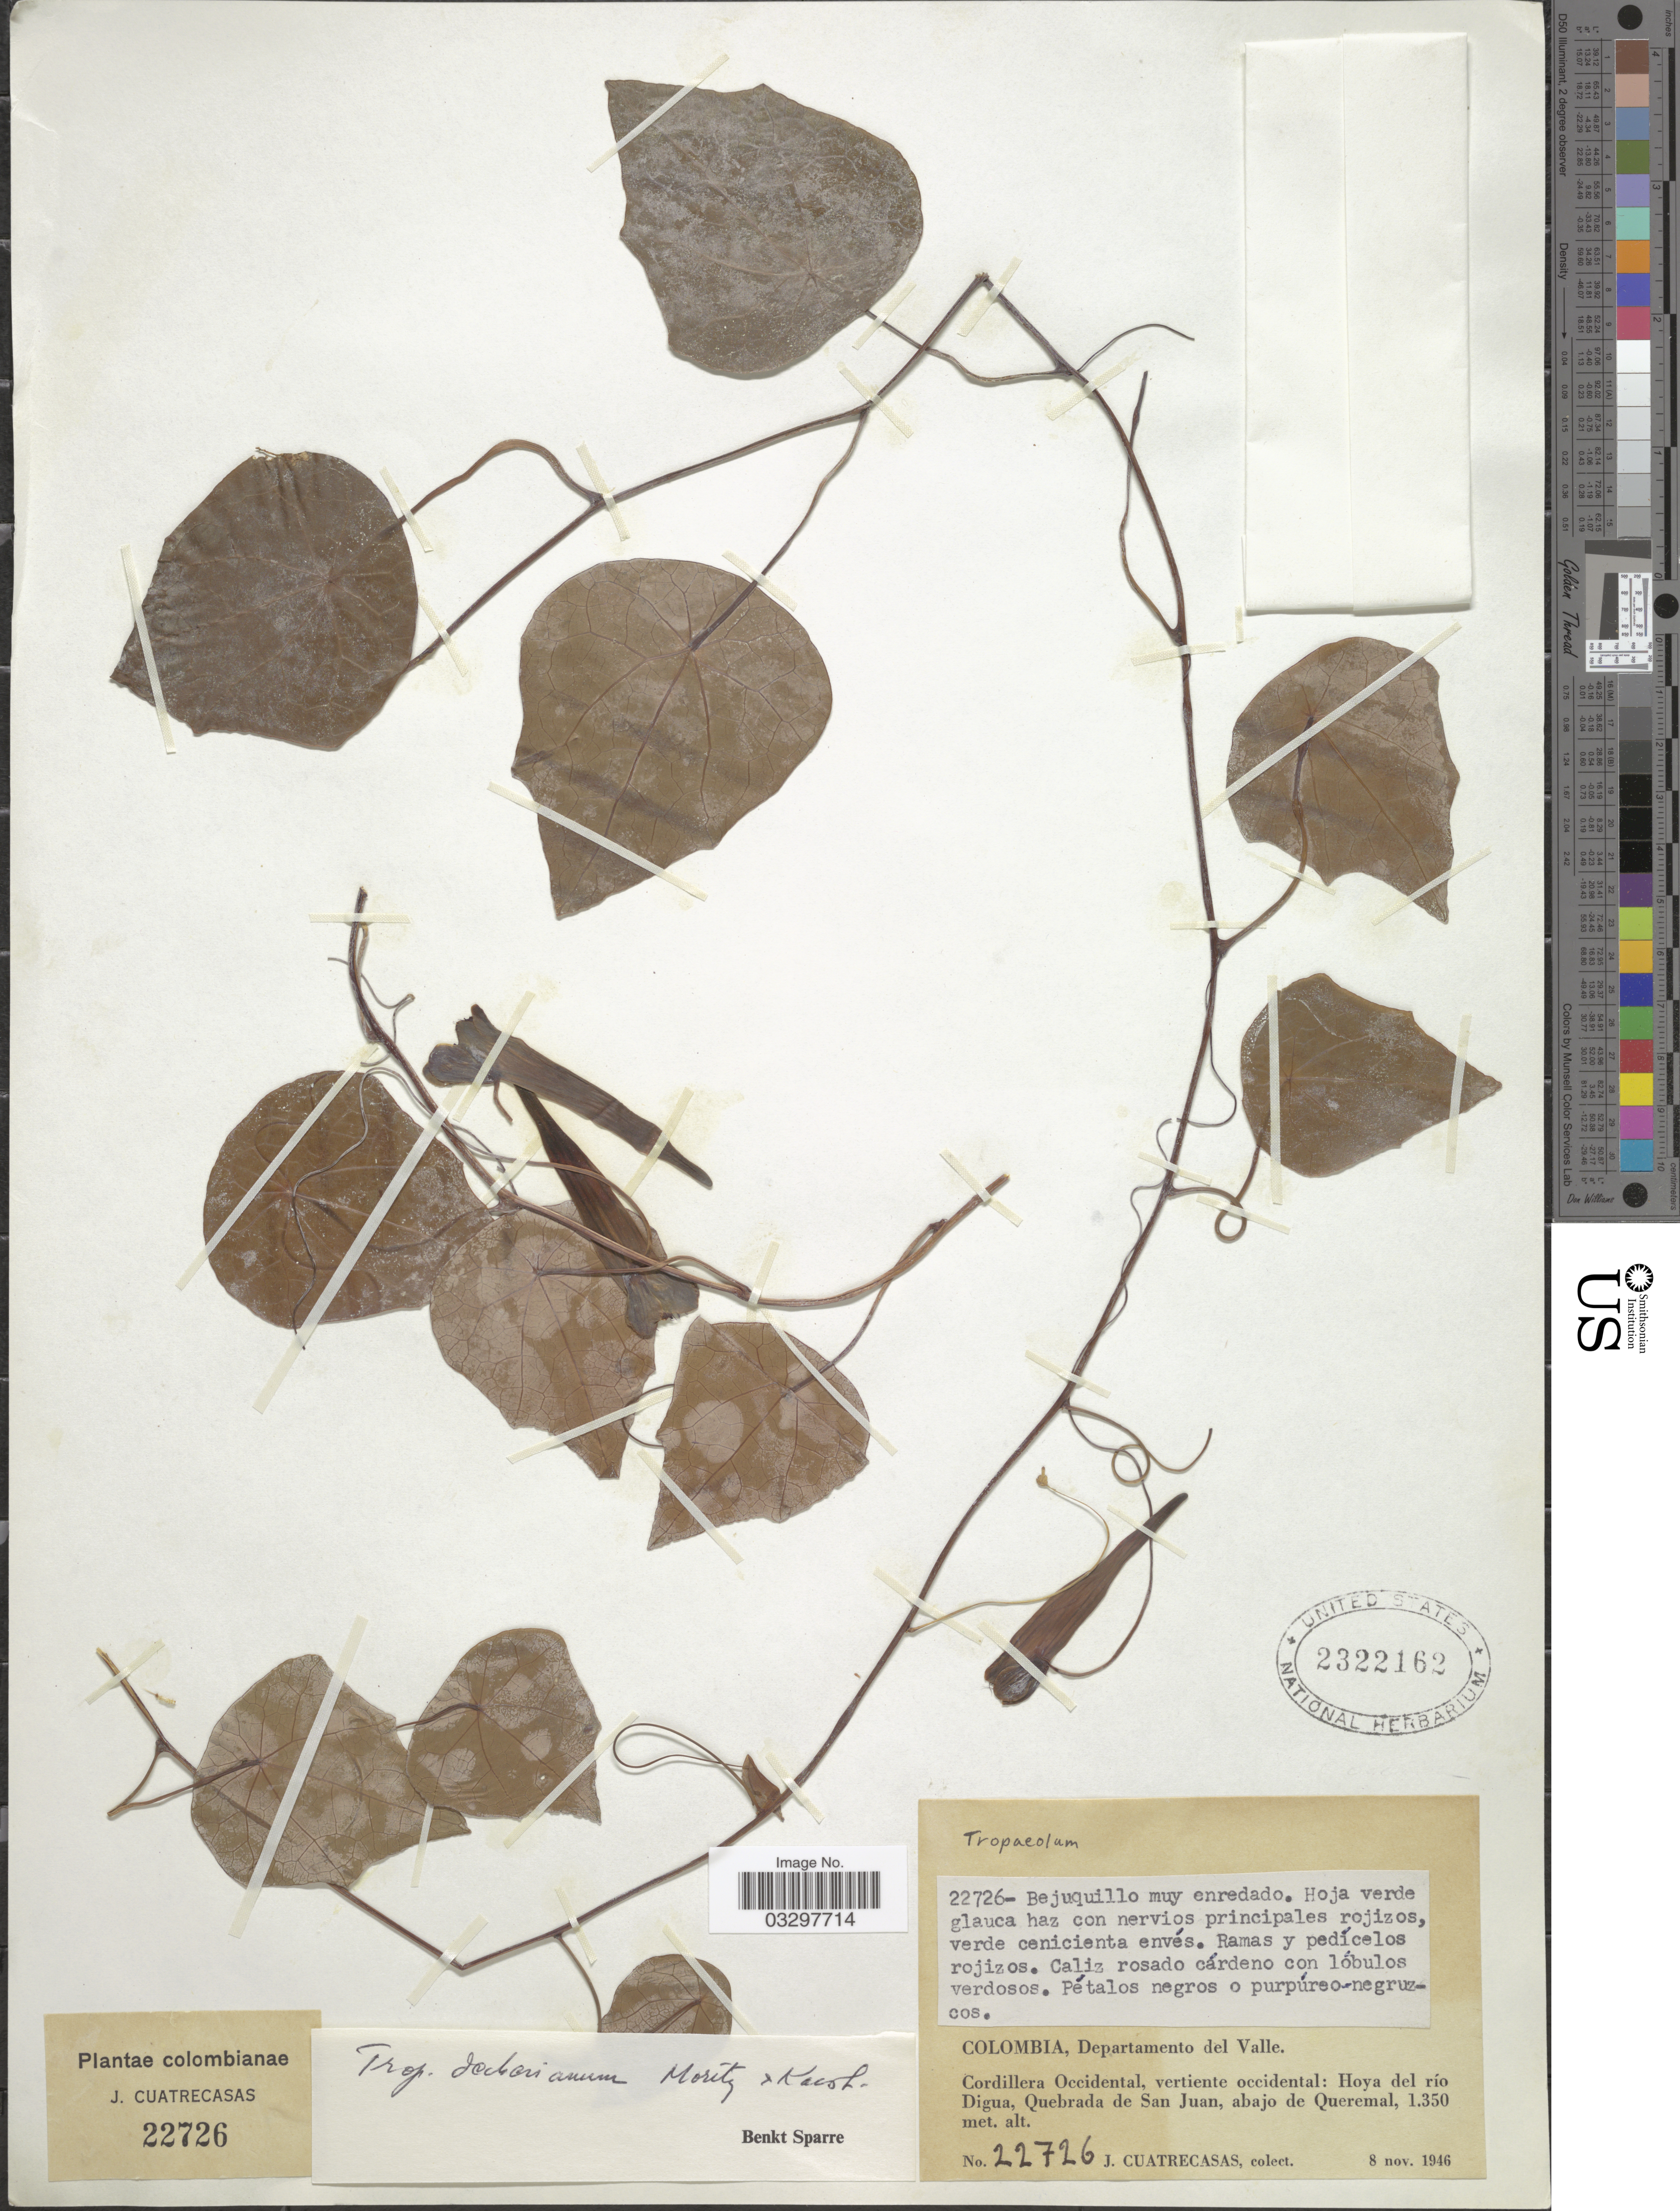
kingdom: Plantae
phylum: Tracheophyta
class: Magnoliopsida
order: Brassicales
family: Tropaeolaceae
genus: Tropaeolum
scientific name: Tropaeolum deckerianum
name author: Moritz & H. Karst.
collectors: J. Cuatrecasas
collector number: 22726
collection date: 1946-11-08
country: Colombia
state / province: Valle del Cauca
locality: Departamento del Valle. Cordillera Occidental, vertiente occidental: Hoya del río Digua, Quebrada de San Juan, abajo de Queremal.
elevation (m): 1350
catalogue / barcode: US 2322162